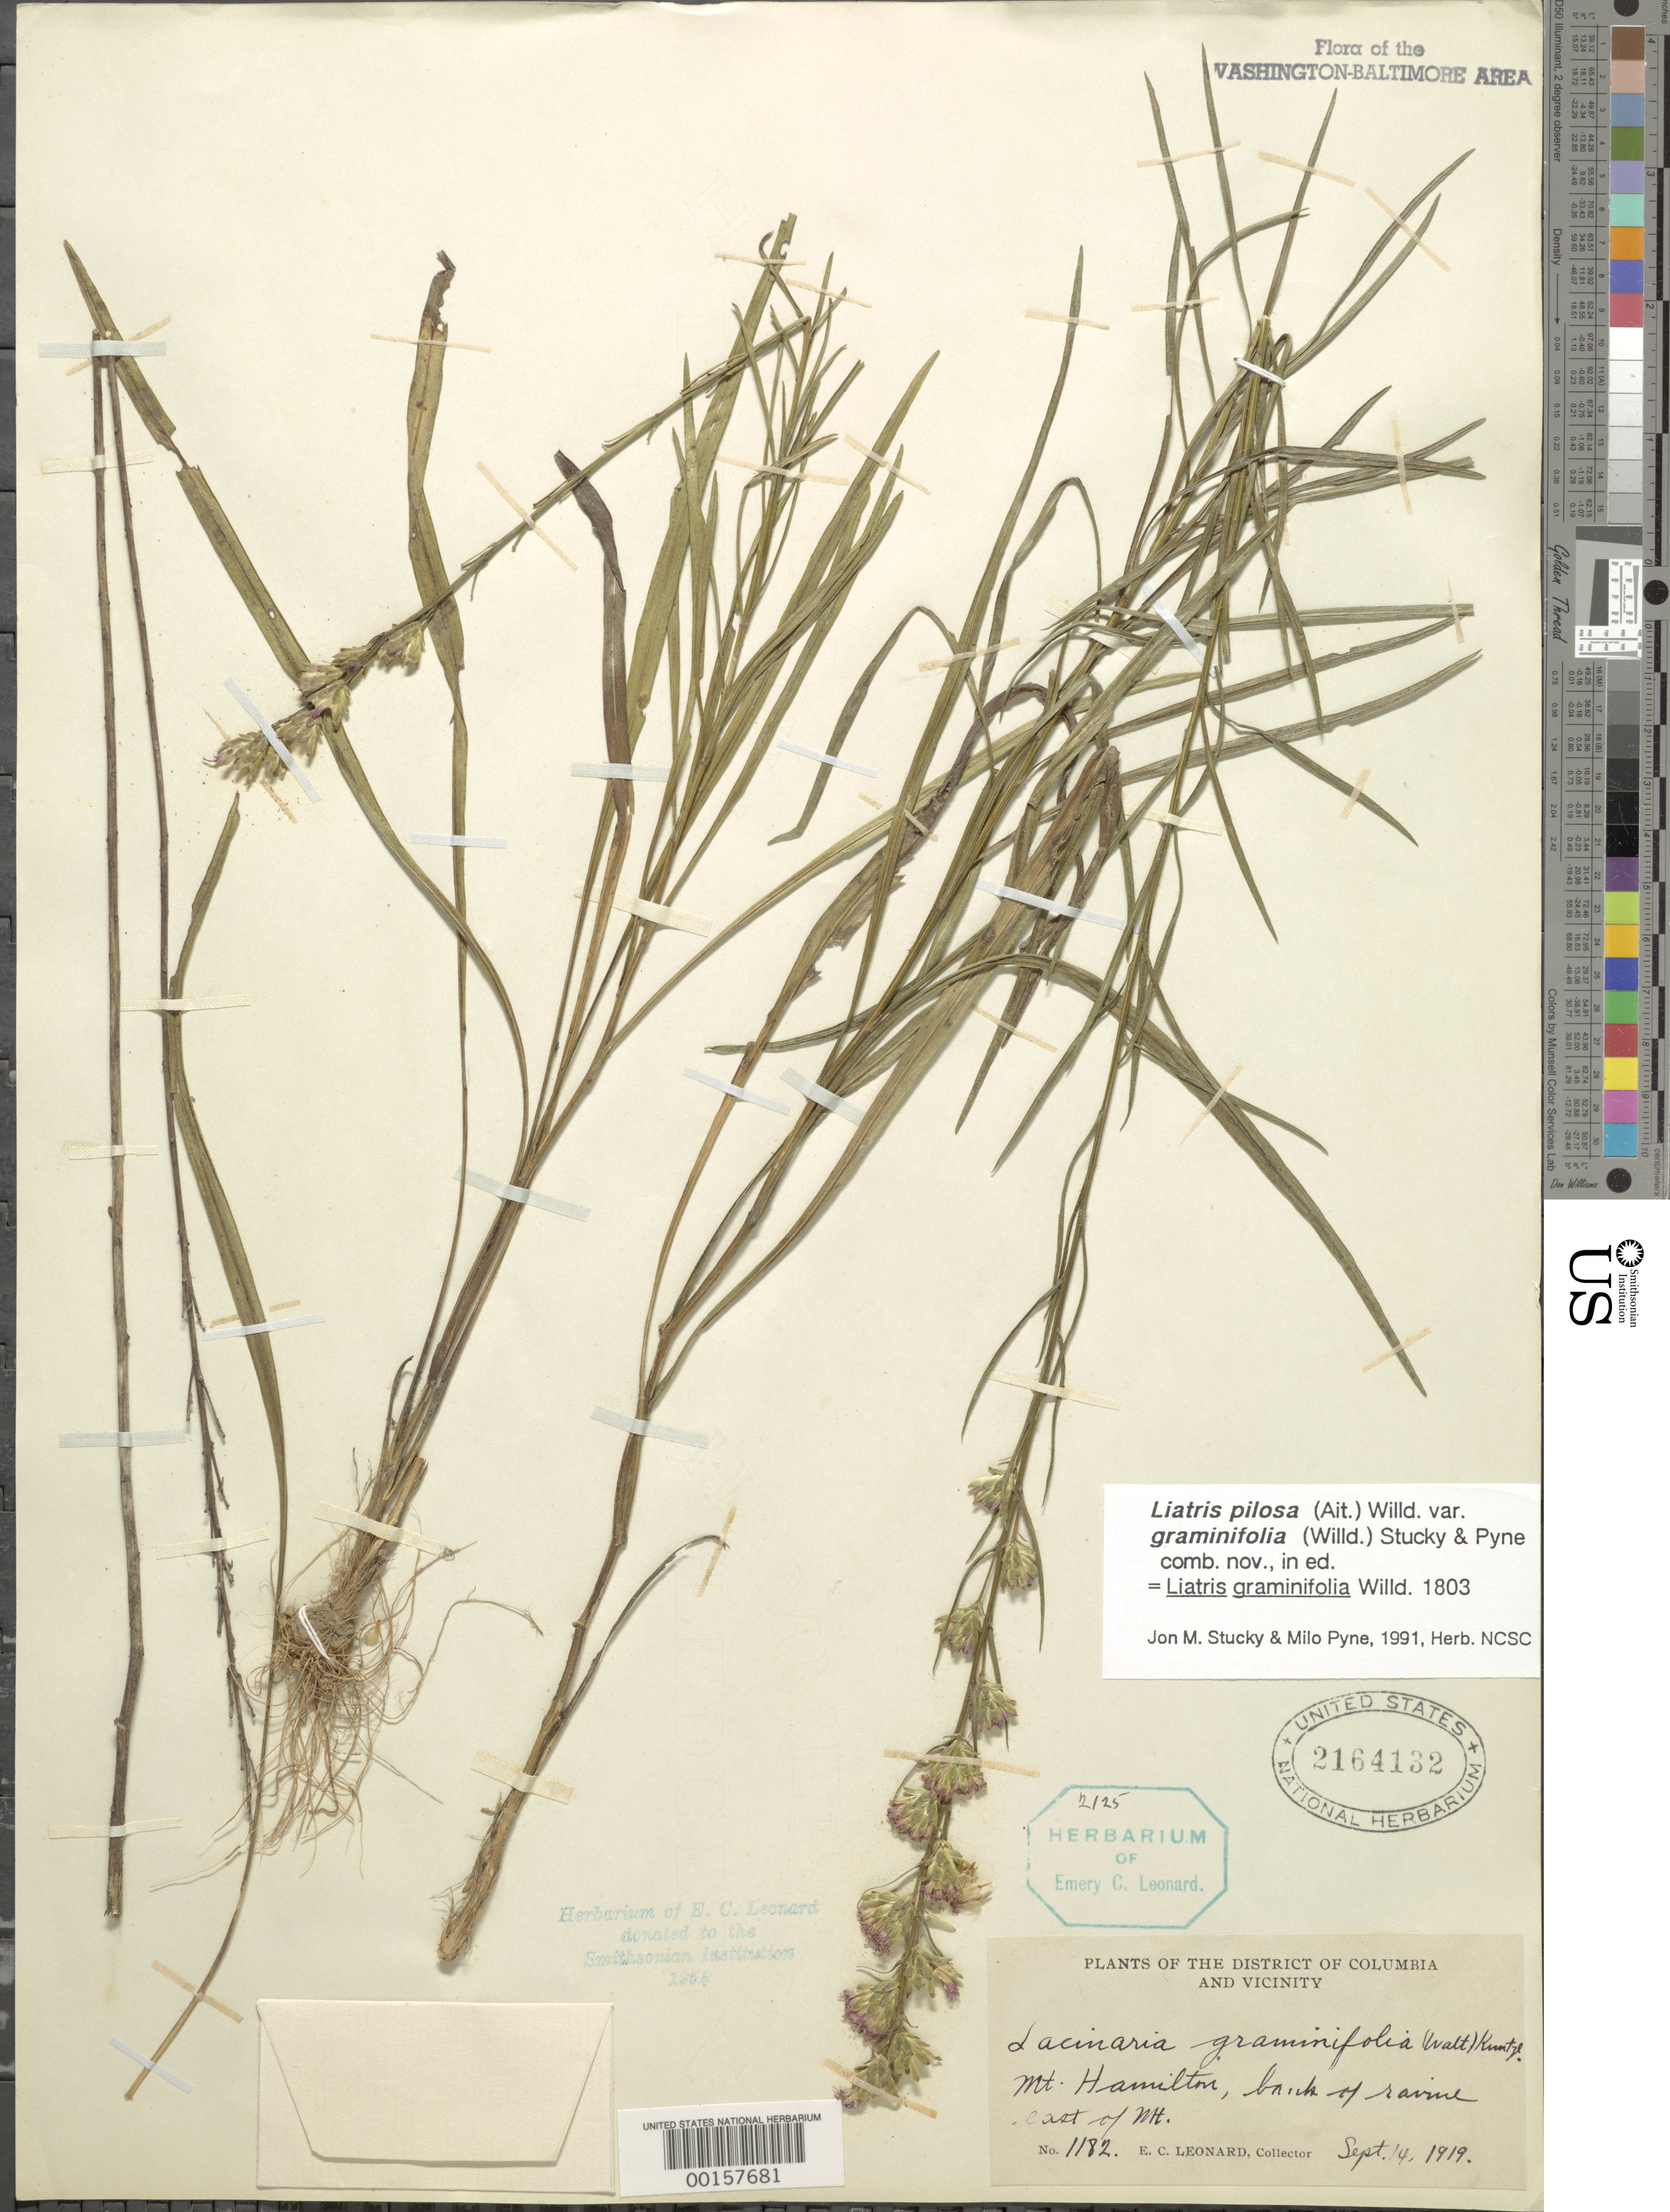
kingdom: Plantae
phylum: Tracheophyta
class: Magnoliopsida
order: Asterales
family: Asteraceae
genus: Liatris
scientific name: Liatris pilosa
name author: (Aiton) Willd.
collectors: E. C. Leonard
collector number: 1182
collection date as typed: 14 Sep 1919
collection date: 1919-09-14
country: United States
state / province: District of Columbia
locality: Mount Hamilton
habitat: Bank of ravine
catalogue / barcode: US 2164132